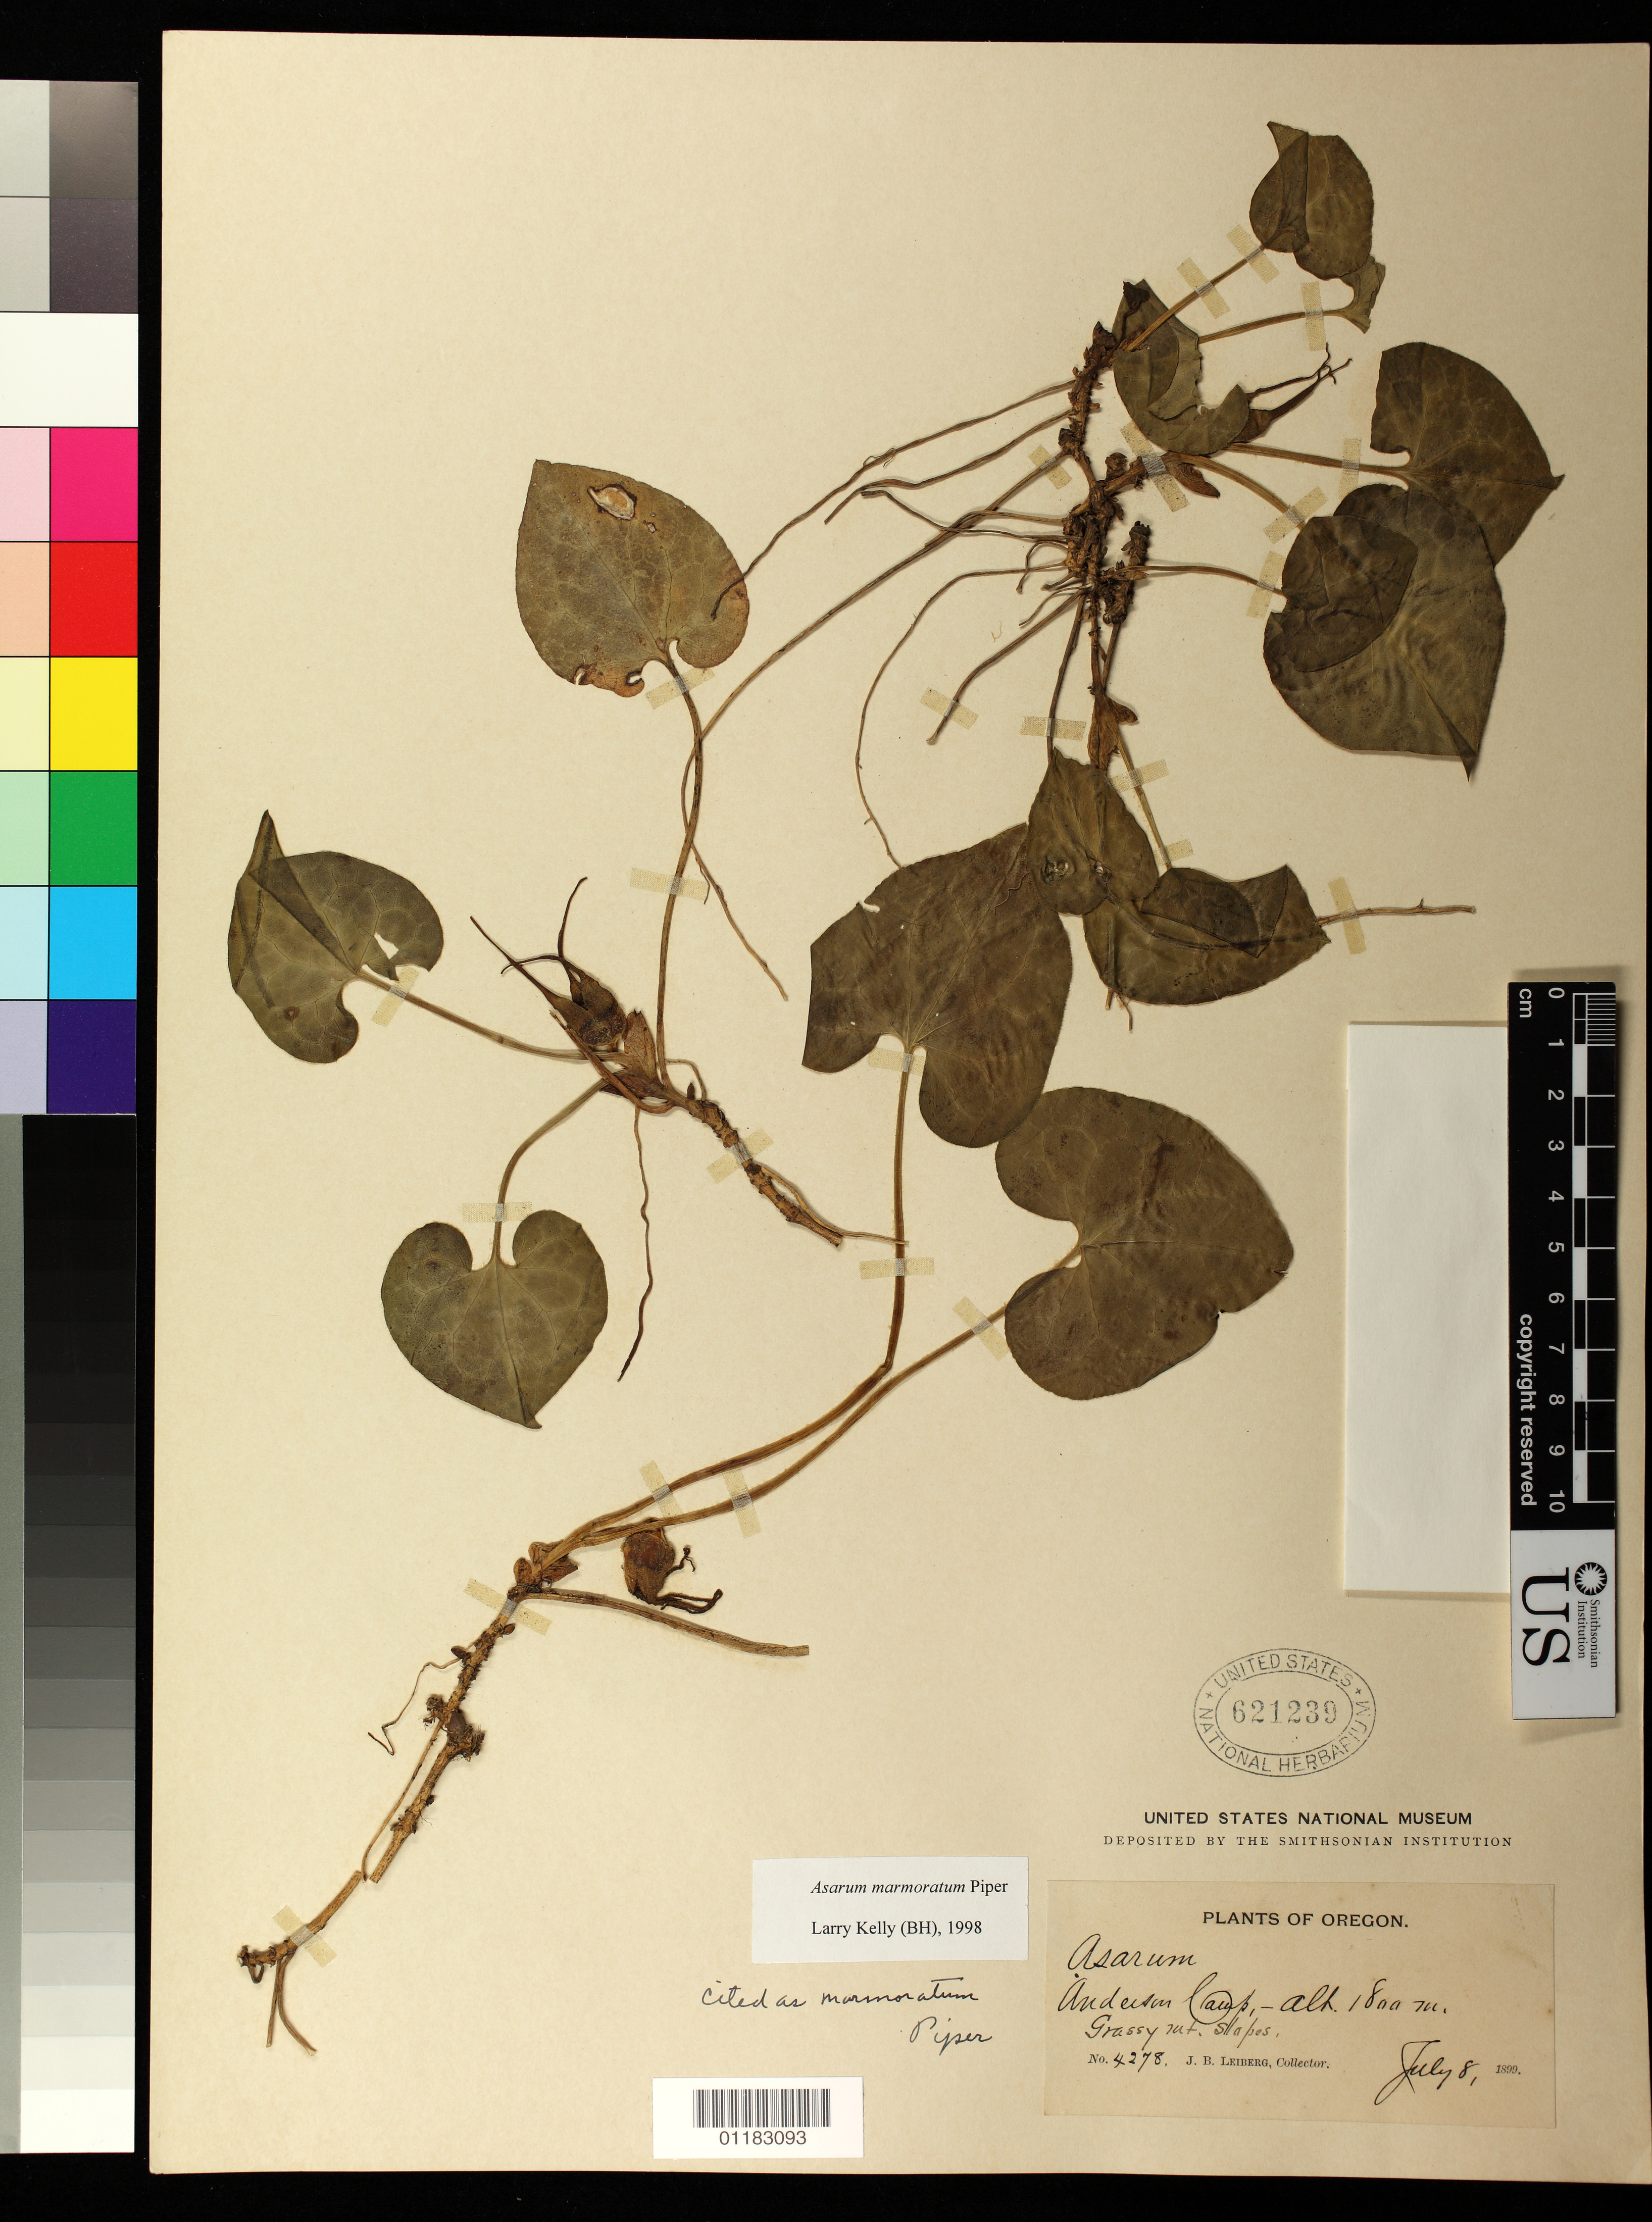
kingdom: Plantae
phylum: Tracheophyta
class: Magnoliopsida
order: Piperales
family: Aristolochiaceae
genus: Asarum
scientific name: Asarum marmoratum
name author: Piper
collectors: J. B. Leiberg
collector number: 4278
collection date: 1899-07-08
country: United States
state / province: Oregon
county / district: Morrow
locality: Anderson Camp, Morrow County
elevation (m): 1800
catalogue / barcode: US 621239